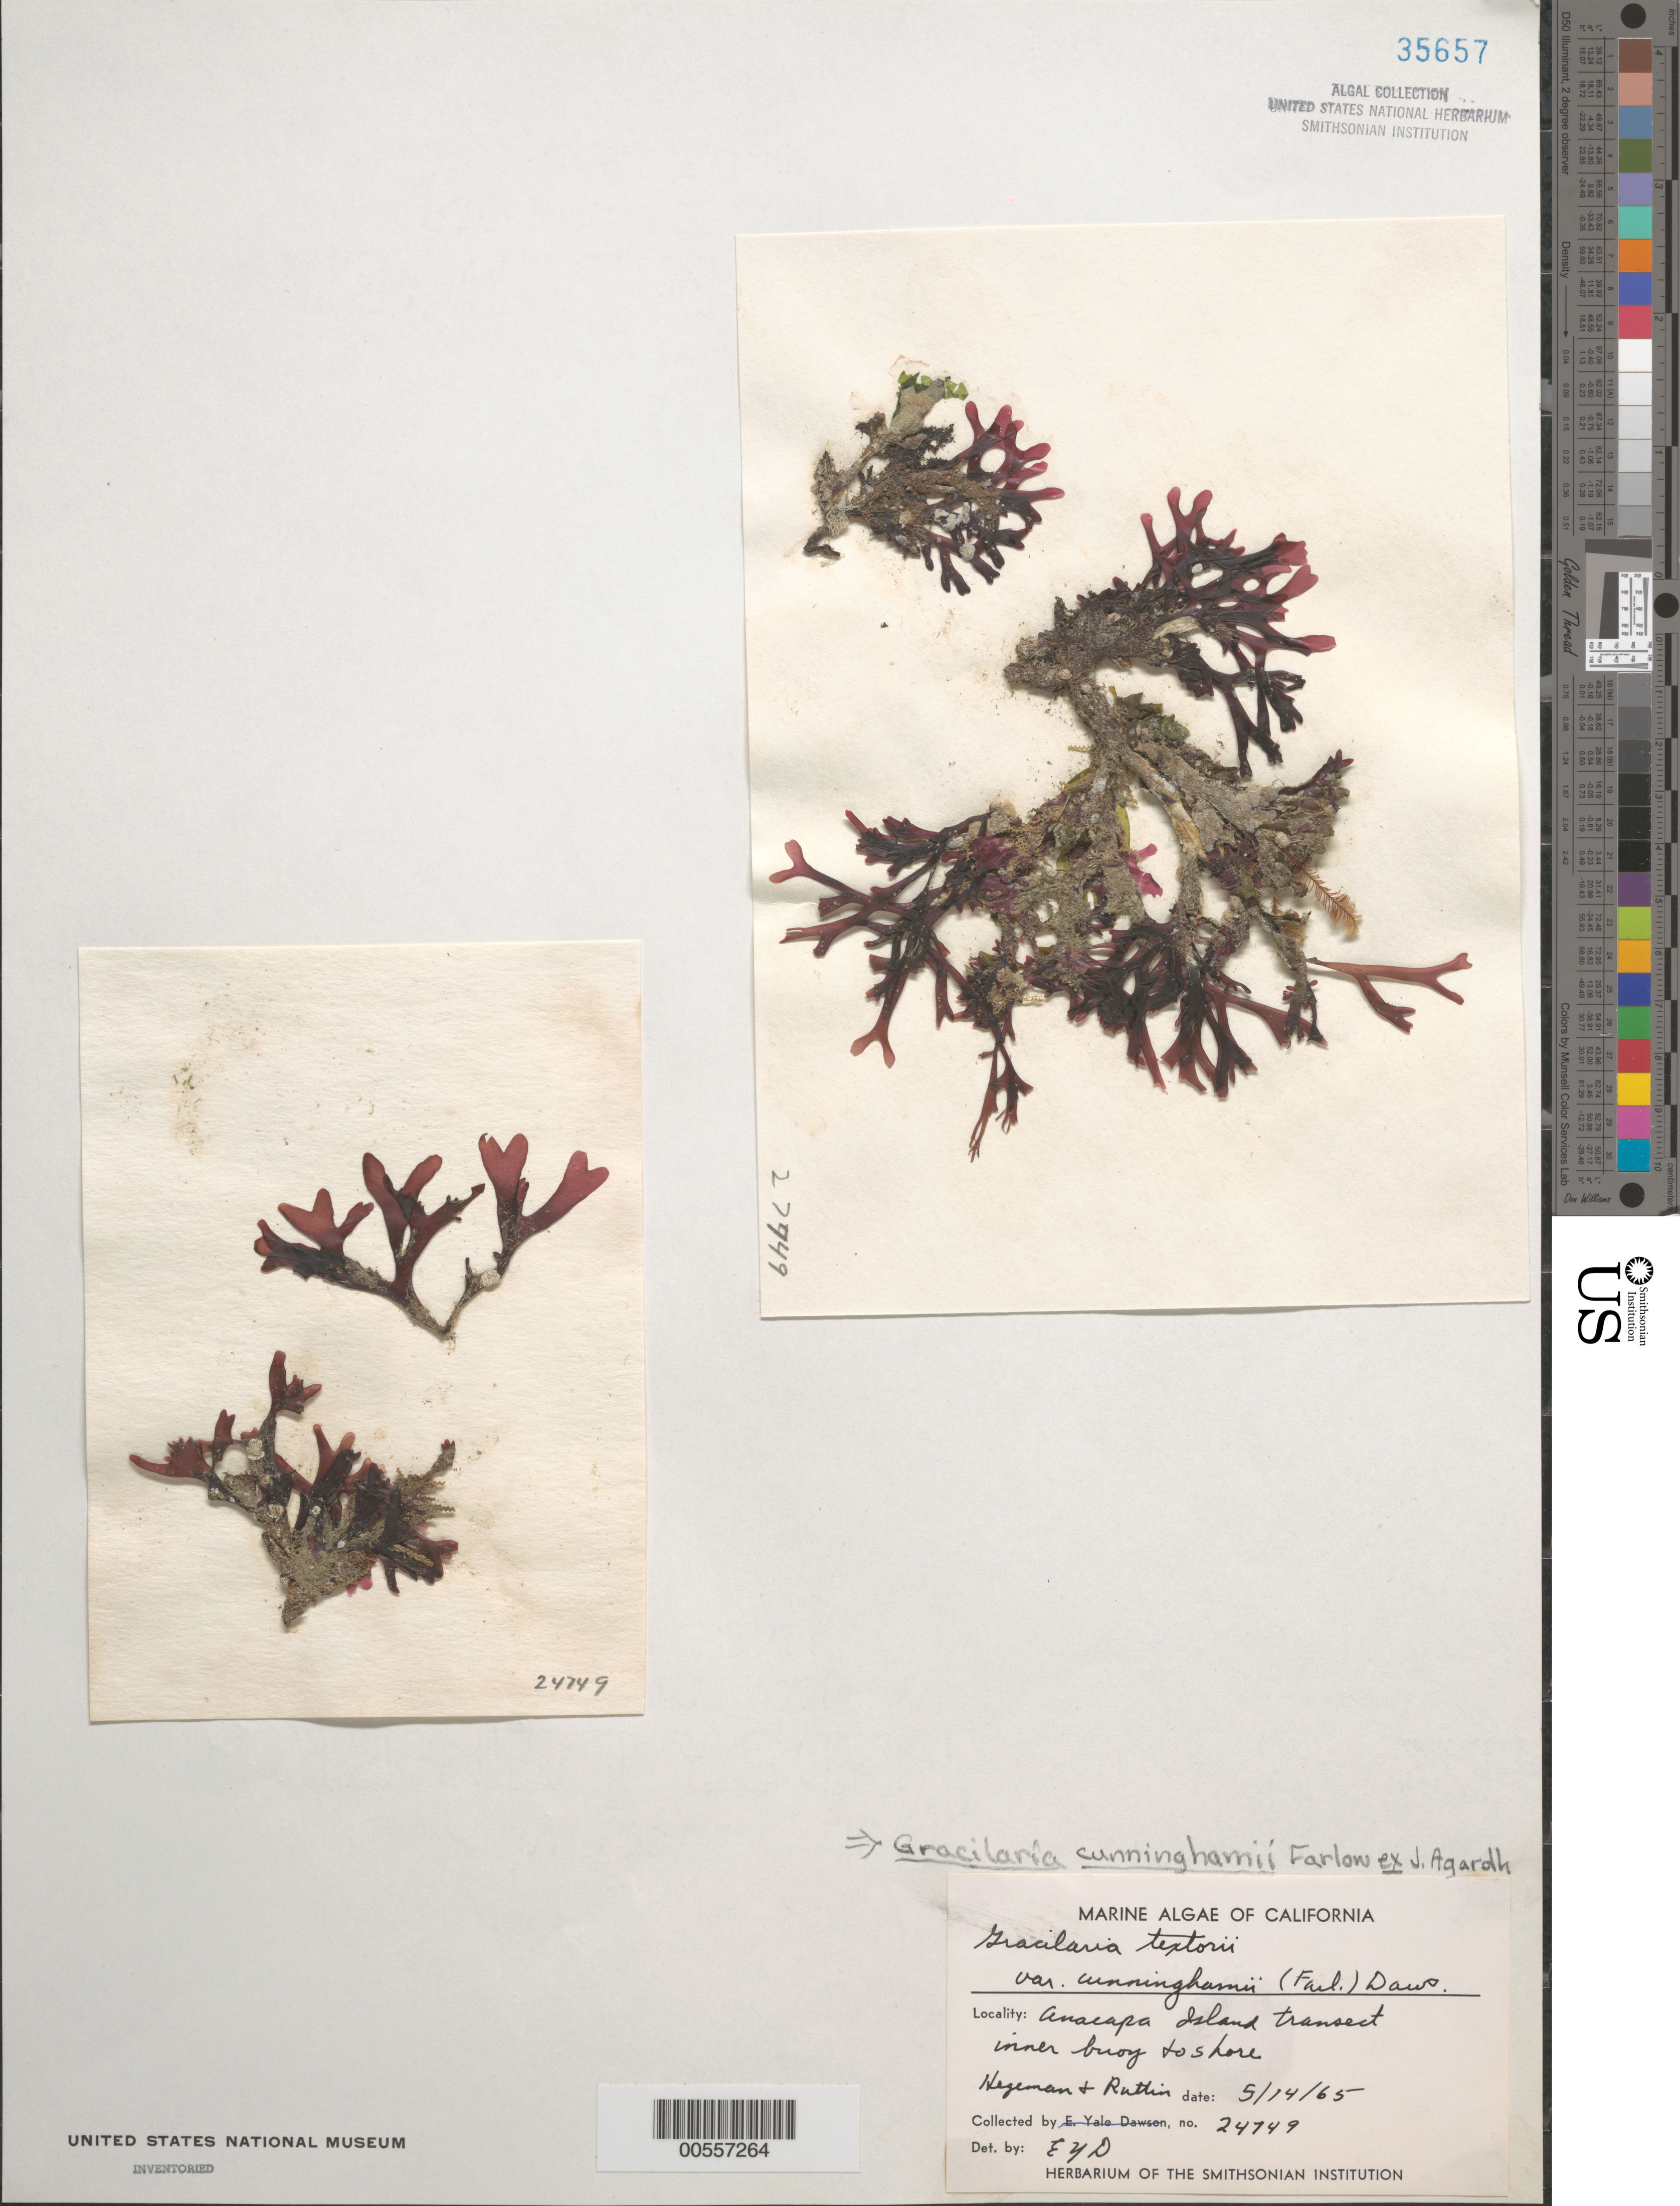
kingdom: Plantae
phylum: Rhodophyta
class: Florideophyceae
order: Gracilariales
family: Gracilariaceae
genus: Gracilaria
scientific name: Gracilaria textorii var. cunninghamii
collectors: R. Hegeman & -. Ruttin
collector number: EYD 24749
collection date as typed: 14 May 1965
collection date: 1965-05-14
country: United States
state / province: California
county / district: Ventura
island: Anacapa Island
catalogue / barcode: US 35657